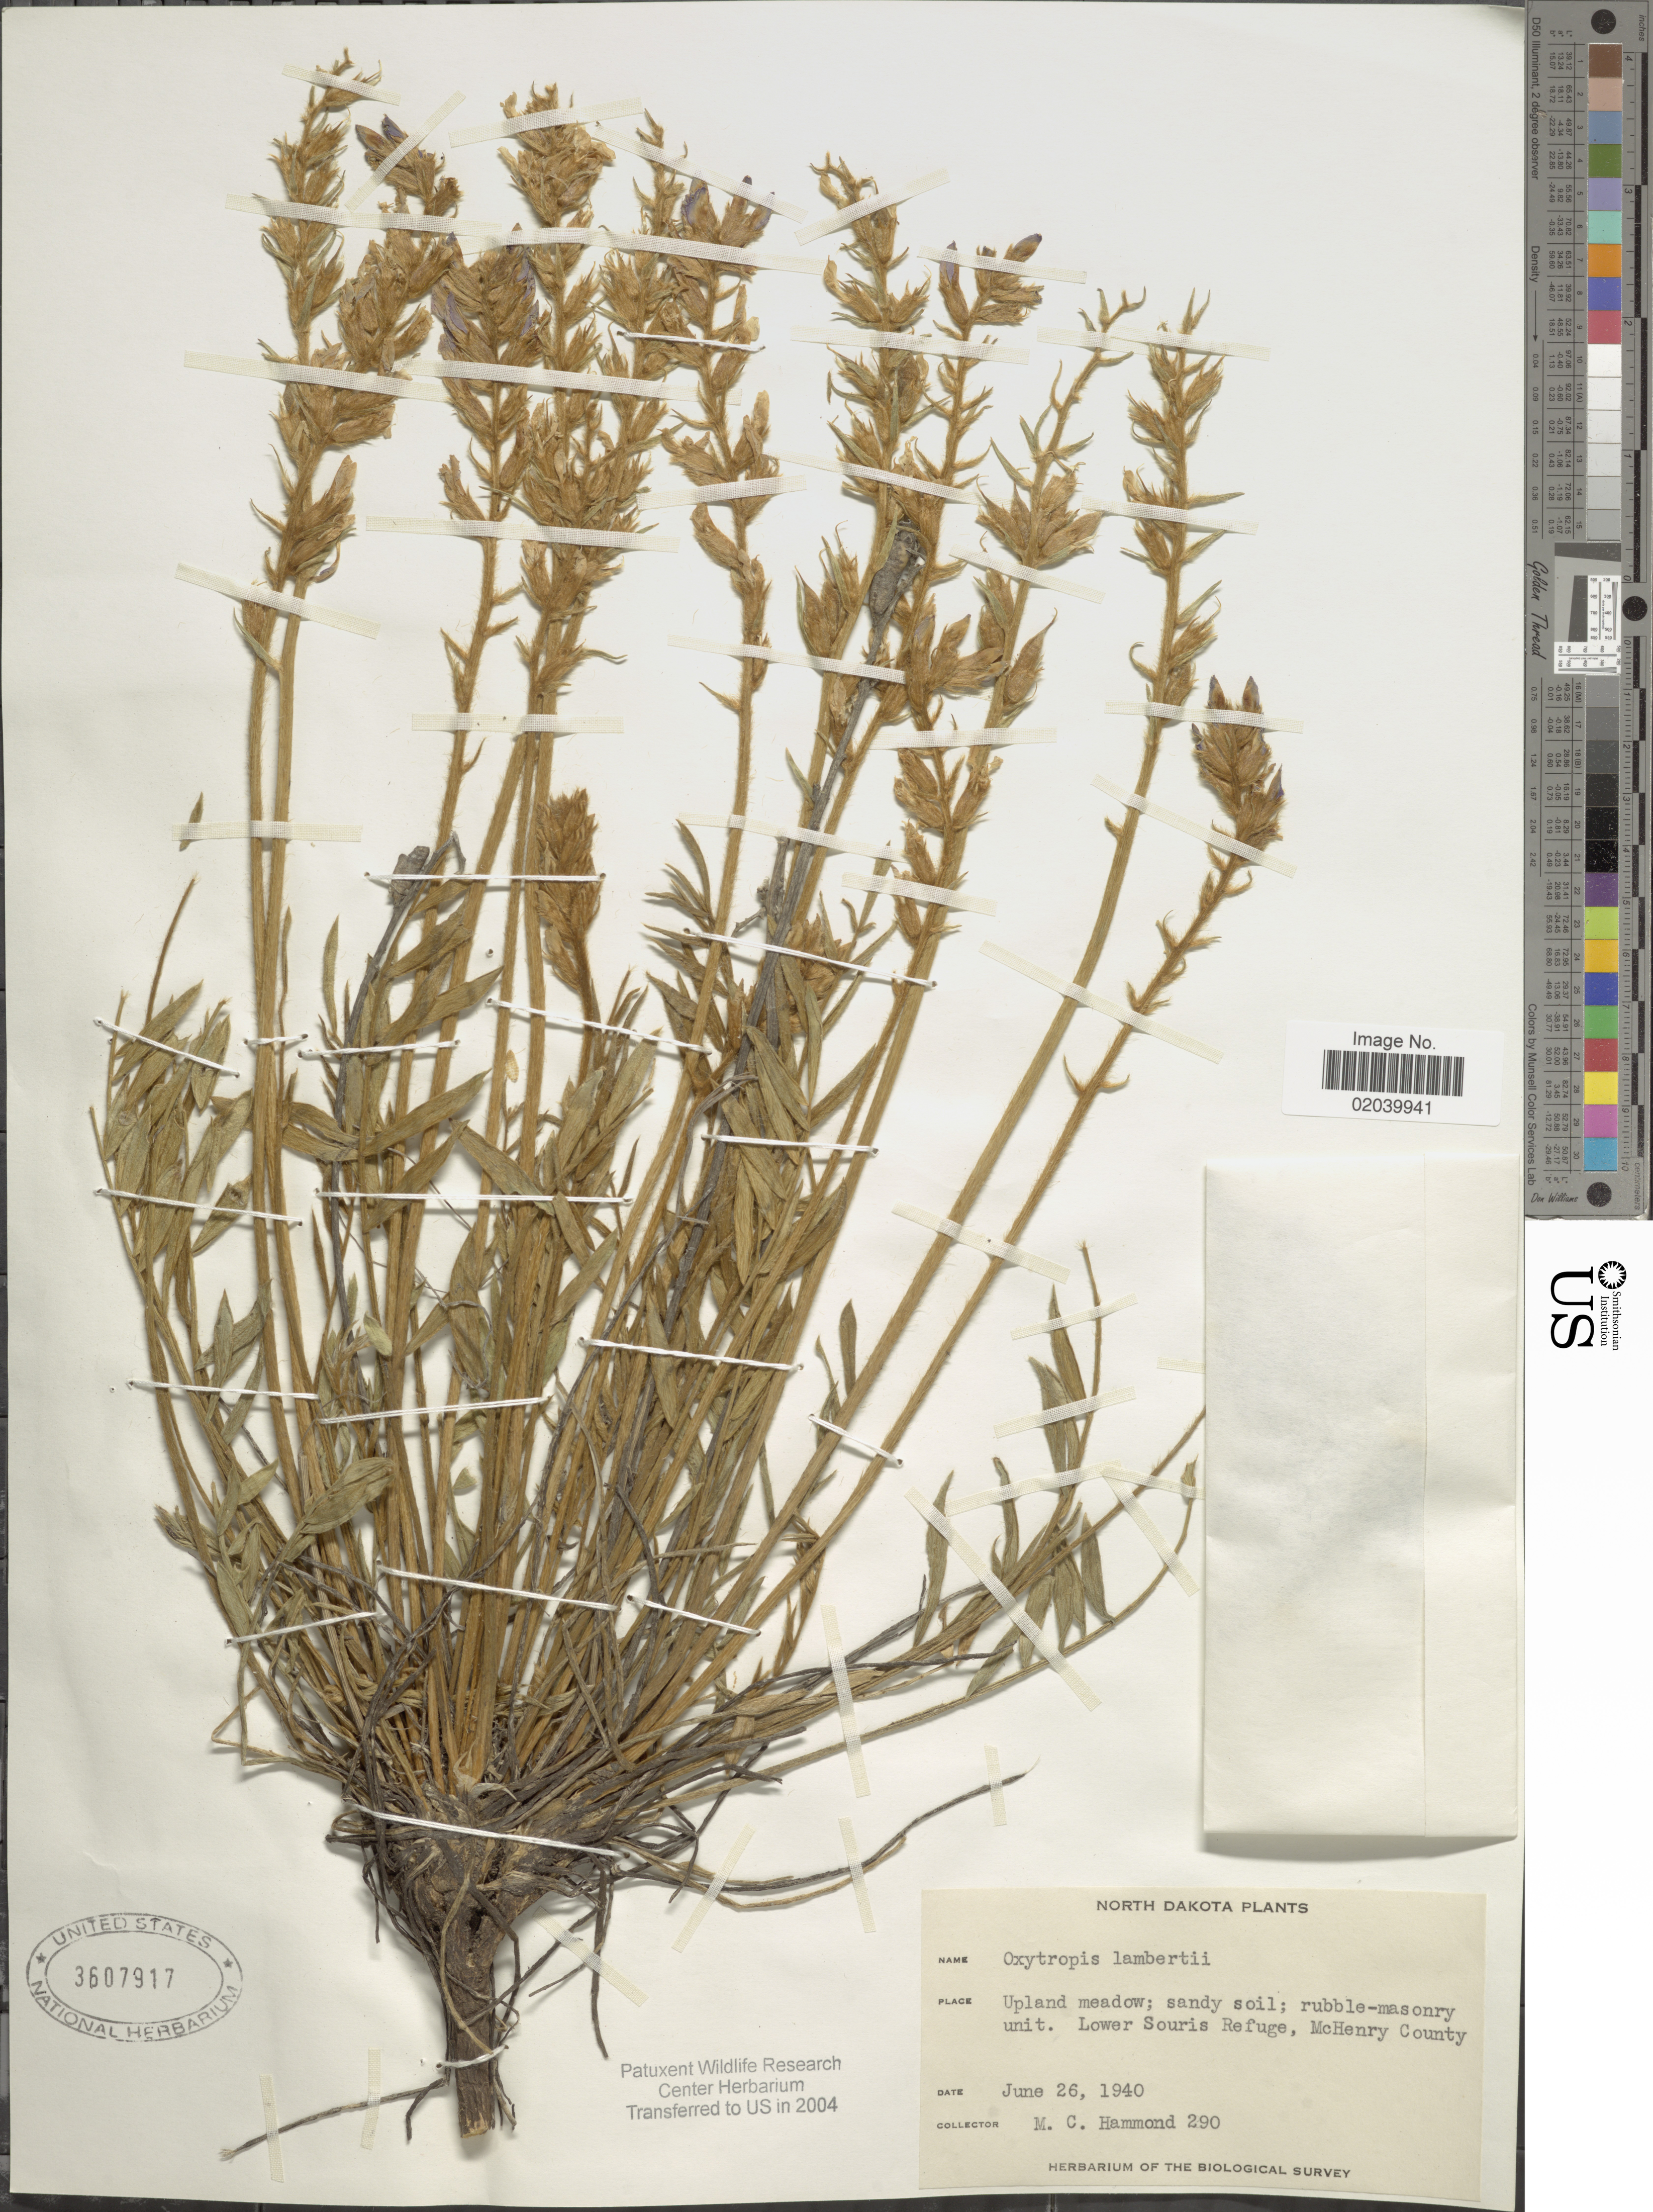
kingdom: Plantae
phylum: Tracheophyta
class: Magnoliopsida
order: Fabales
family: Fabaceae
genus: Oxytropis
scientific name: Oxytropis lambertii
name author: Pursh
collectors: M. Hammond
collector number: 290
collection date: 1940-06-26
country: United States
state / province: North Dakota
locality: Lower Souris Refuge, McHenry County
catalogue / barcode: US 3607917